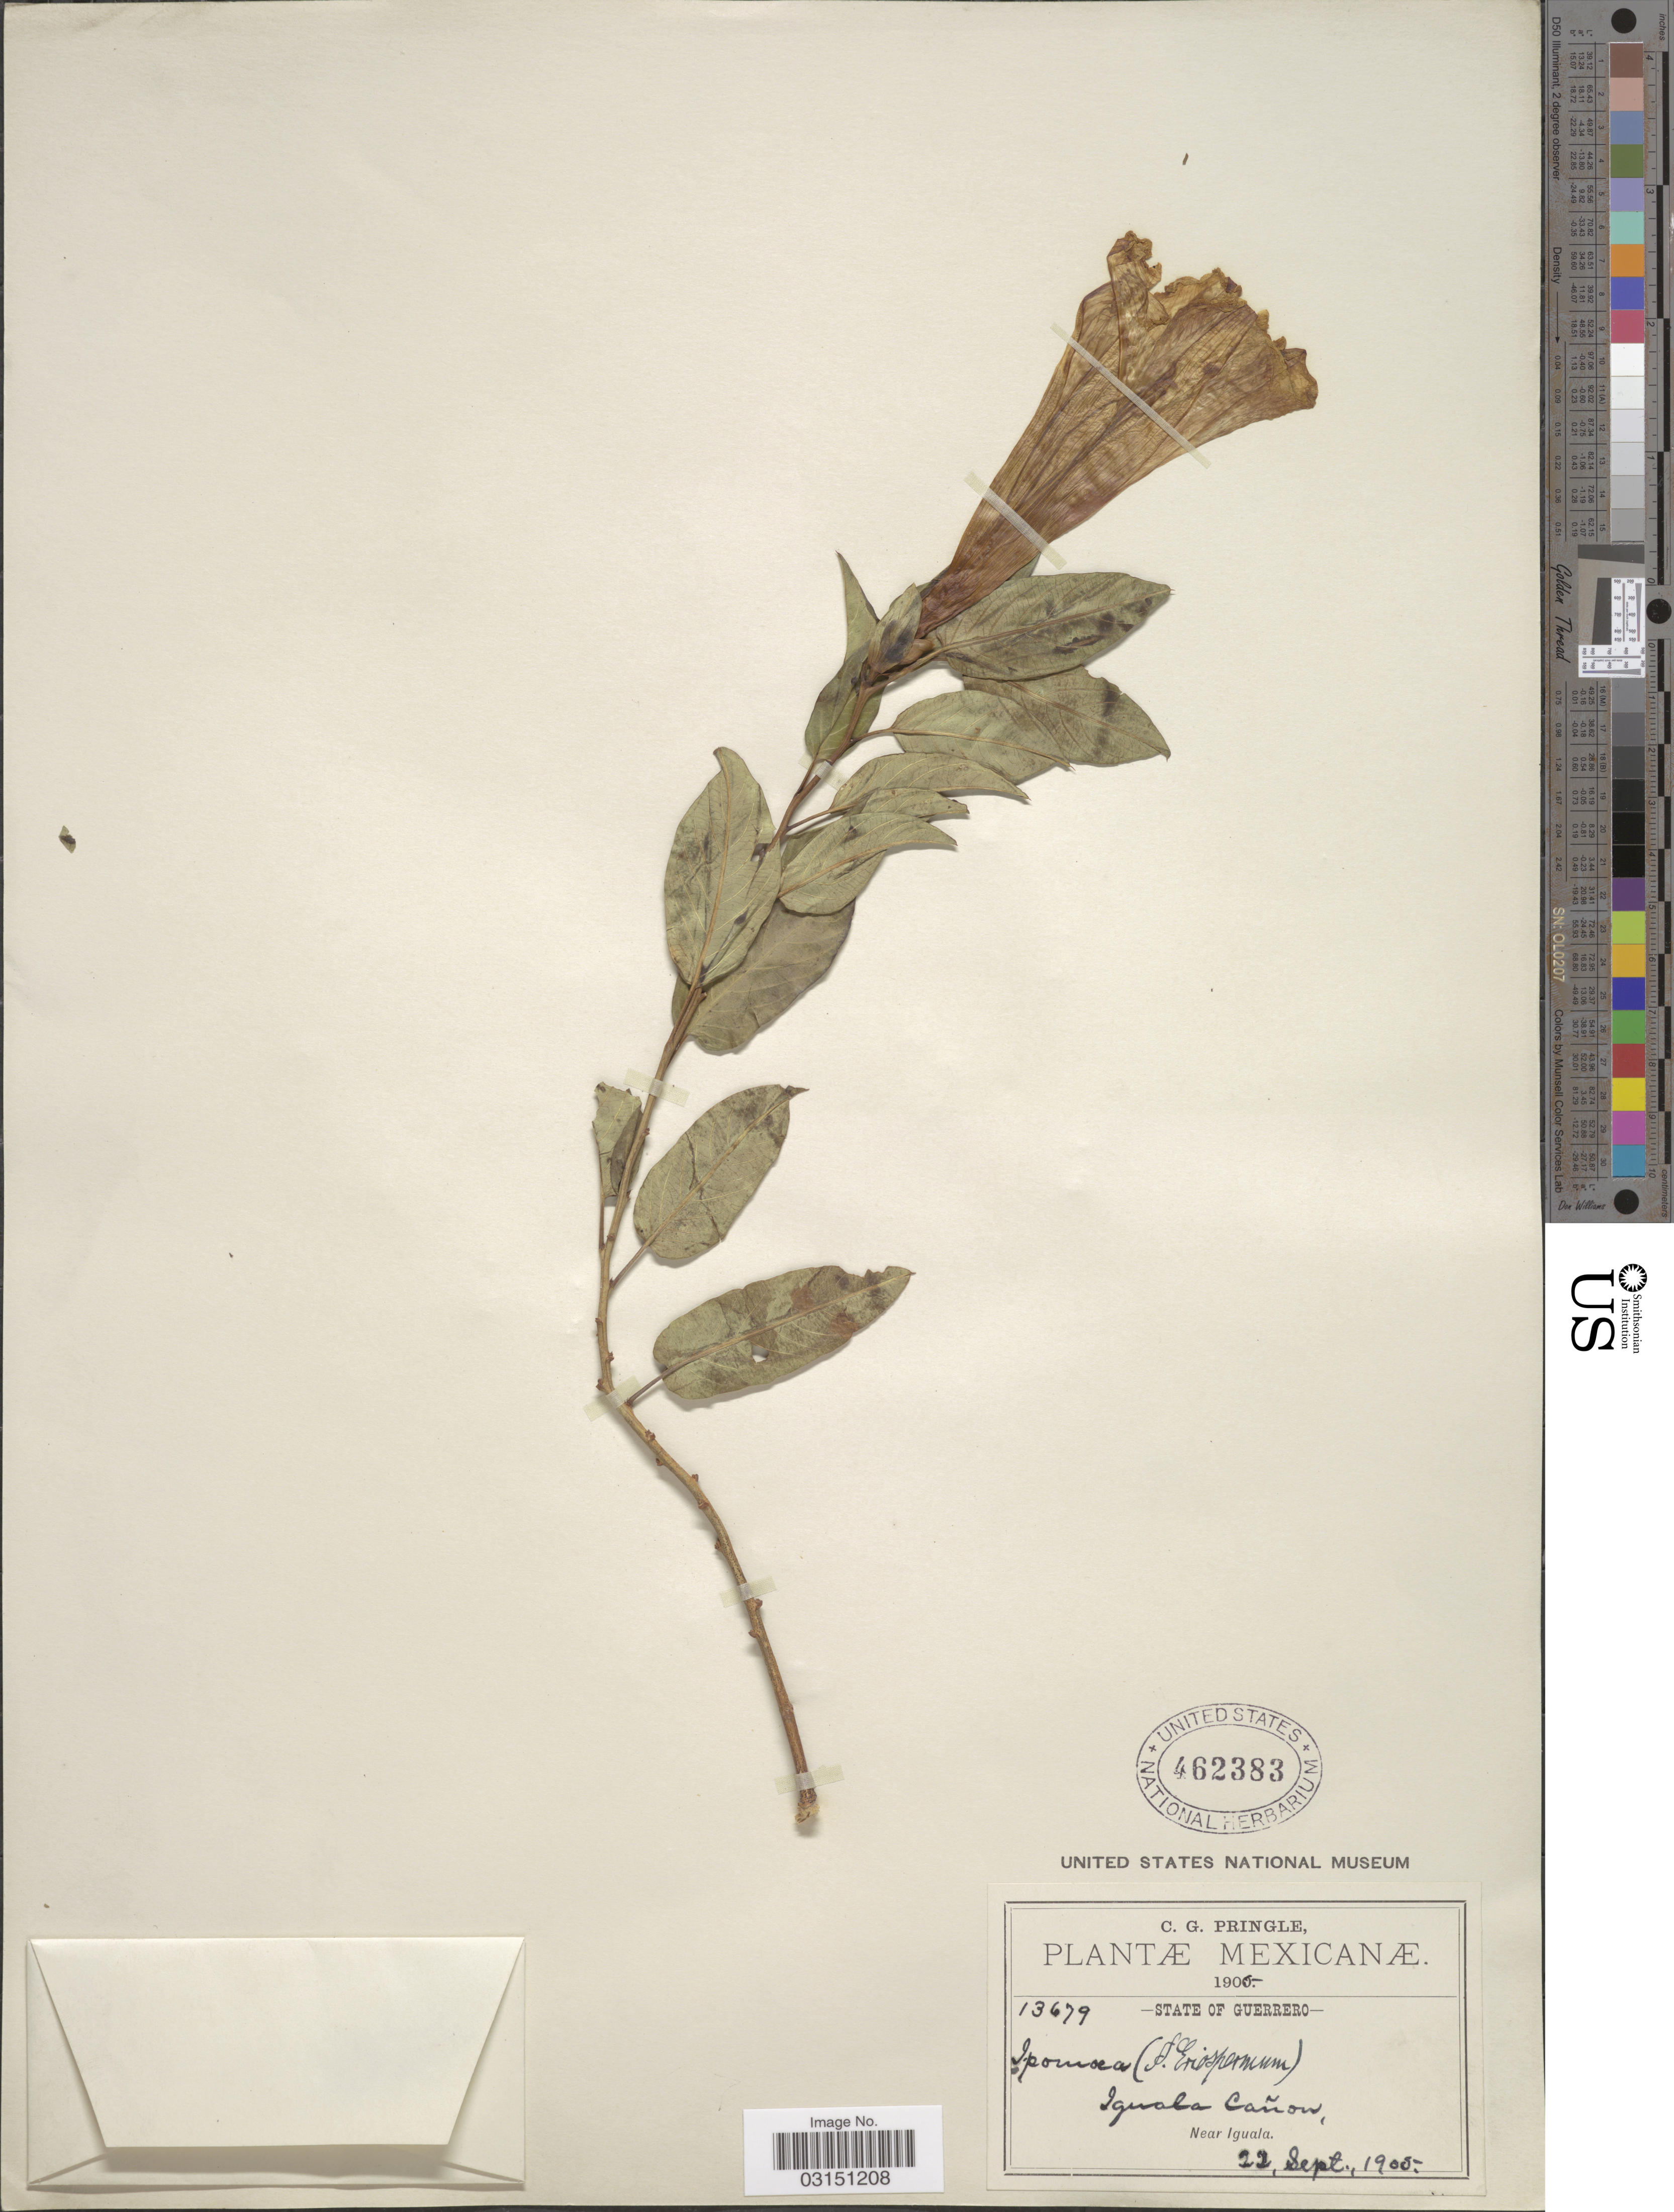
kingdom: Plantae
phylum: Tracheophyta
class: Magnoliopsida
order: Solanales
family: Convolvulaceae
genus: Ipomoea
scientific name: Ipomoea robinsonii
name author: House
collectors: C. G. Pringle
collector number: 13679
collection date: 1905-09-22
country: Mexico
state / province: Guerrero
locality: Iguala Cañon, Near Iguala.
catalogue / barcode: US 462383